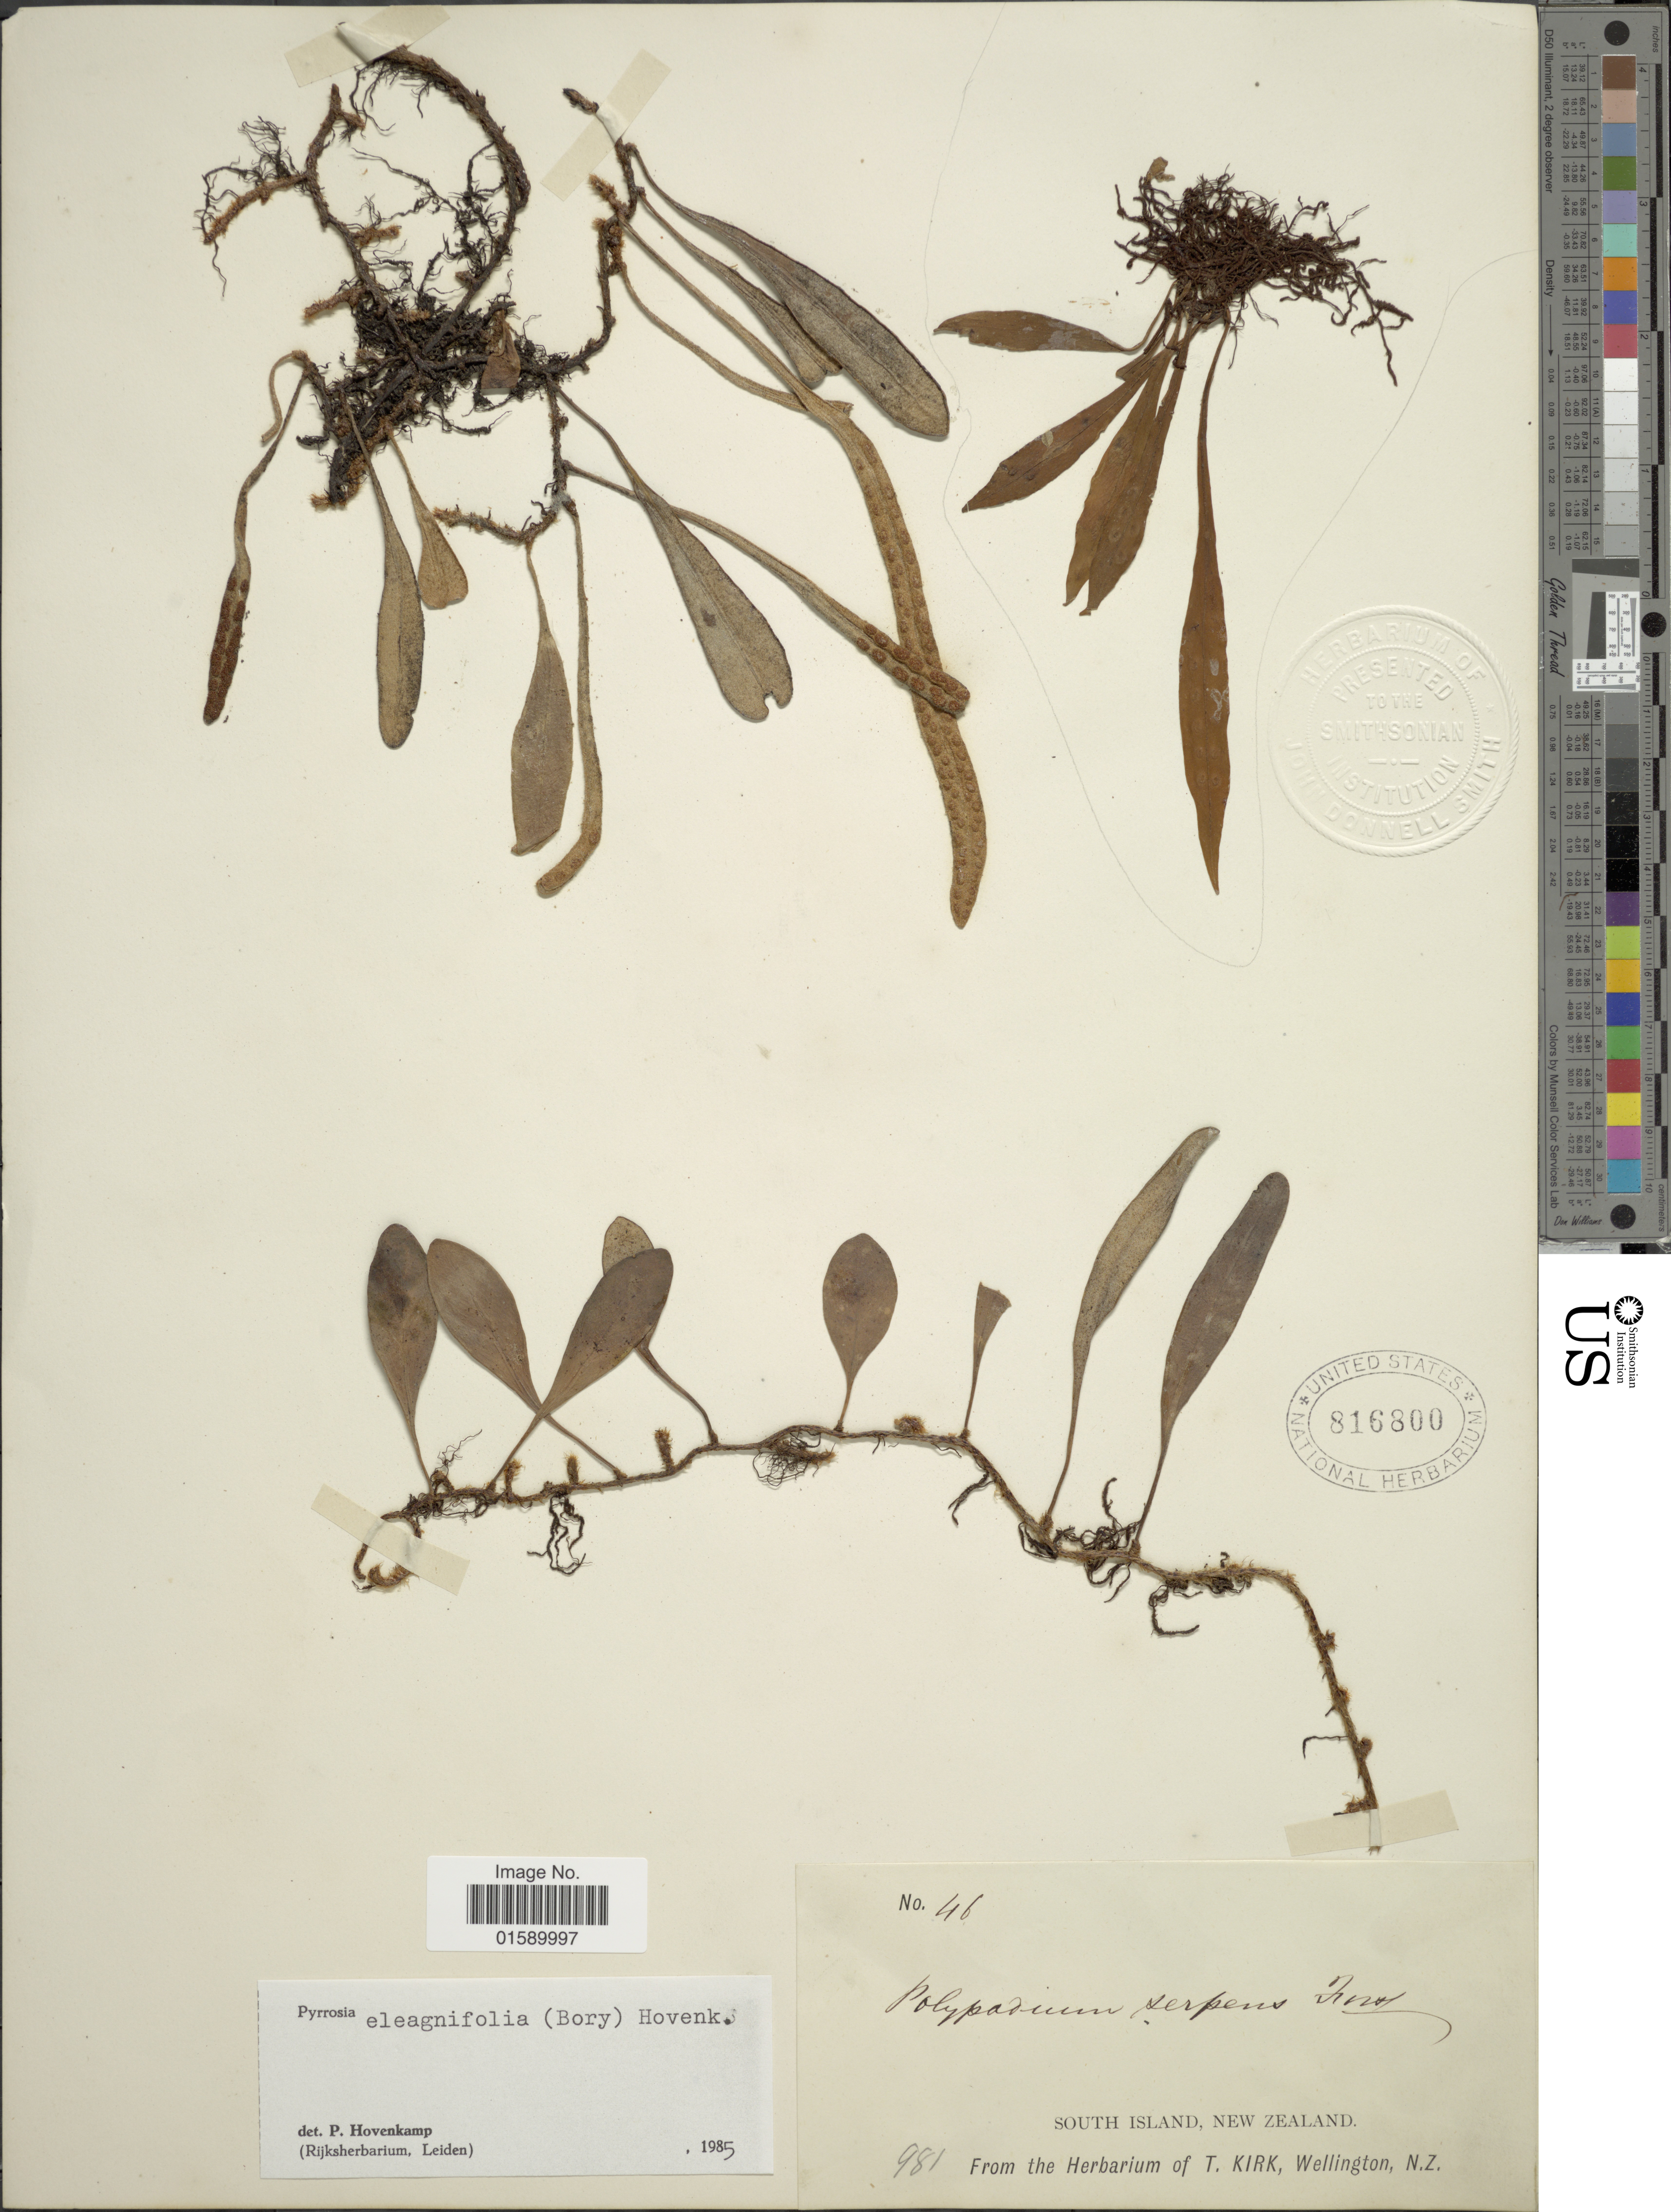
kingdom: Plantae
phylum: Tracheophyta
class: Polypodiopsida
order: Polypodiales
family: Polypodiaceae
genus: Pyrrosia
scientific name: Pyrrosia elaeagnifolia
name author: (Bory) Hovenkamp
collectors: ex Herb. T. Kirk, Wellington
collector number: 46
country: New Zealand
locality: South Island, New Zealand.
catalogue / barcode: US 816800